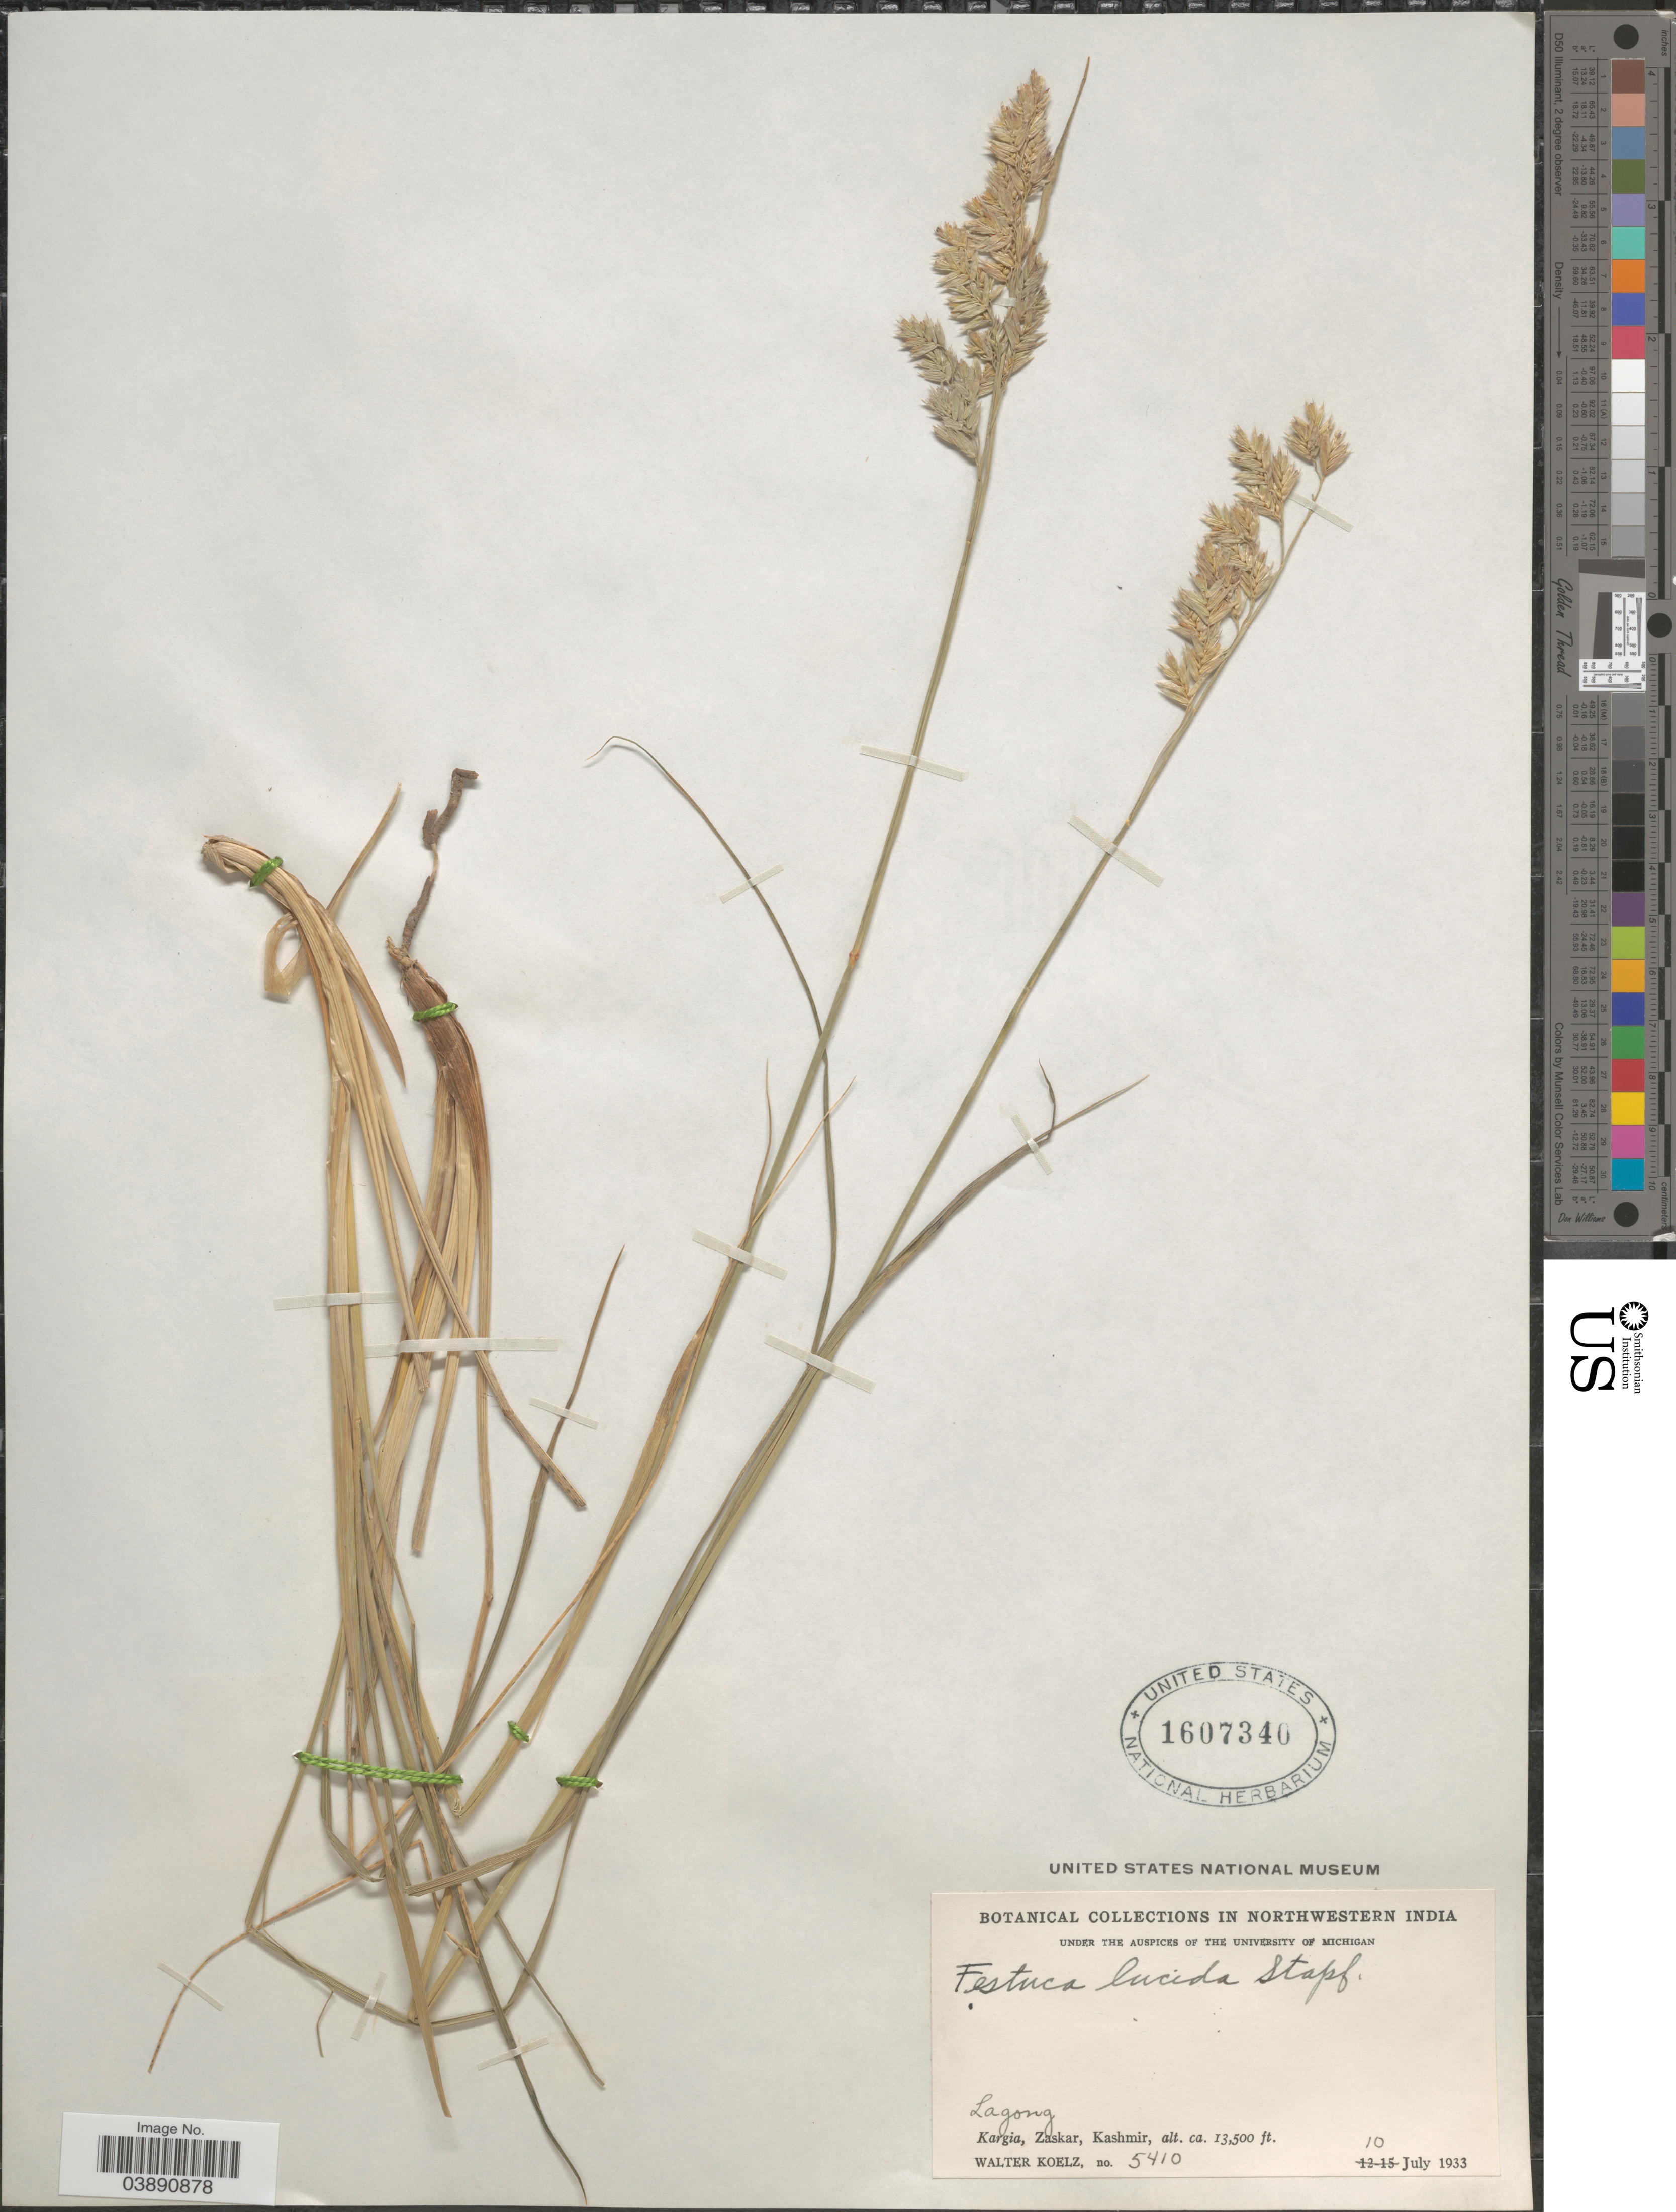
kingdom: Plantae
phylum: Tracheophyta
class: Liliopsida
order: Poales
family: Poaceae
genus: Festuca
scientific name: Festuca lucida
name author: Stapf & Hook. f.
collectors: W. N. Koelz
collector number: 5410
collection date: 1933-07-10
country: India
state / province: Jammu and Kashmir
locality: Northwestern India. Lagong. Kargia, Zaskar, Kashmir.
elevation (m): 4115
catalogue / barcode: US 1607340